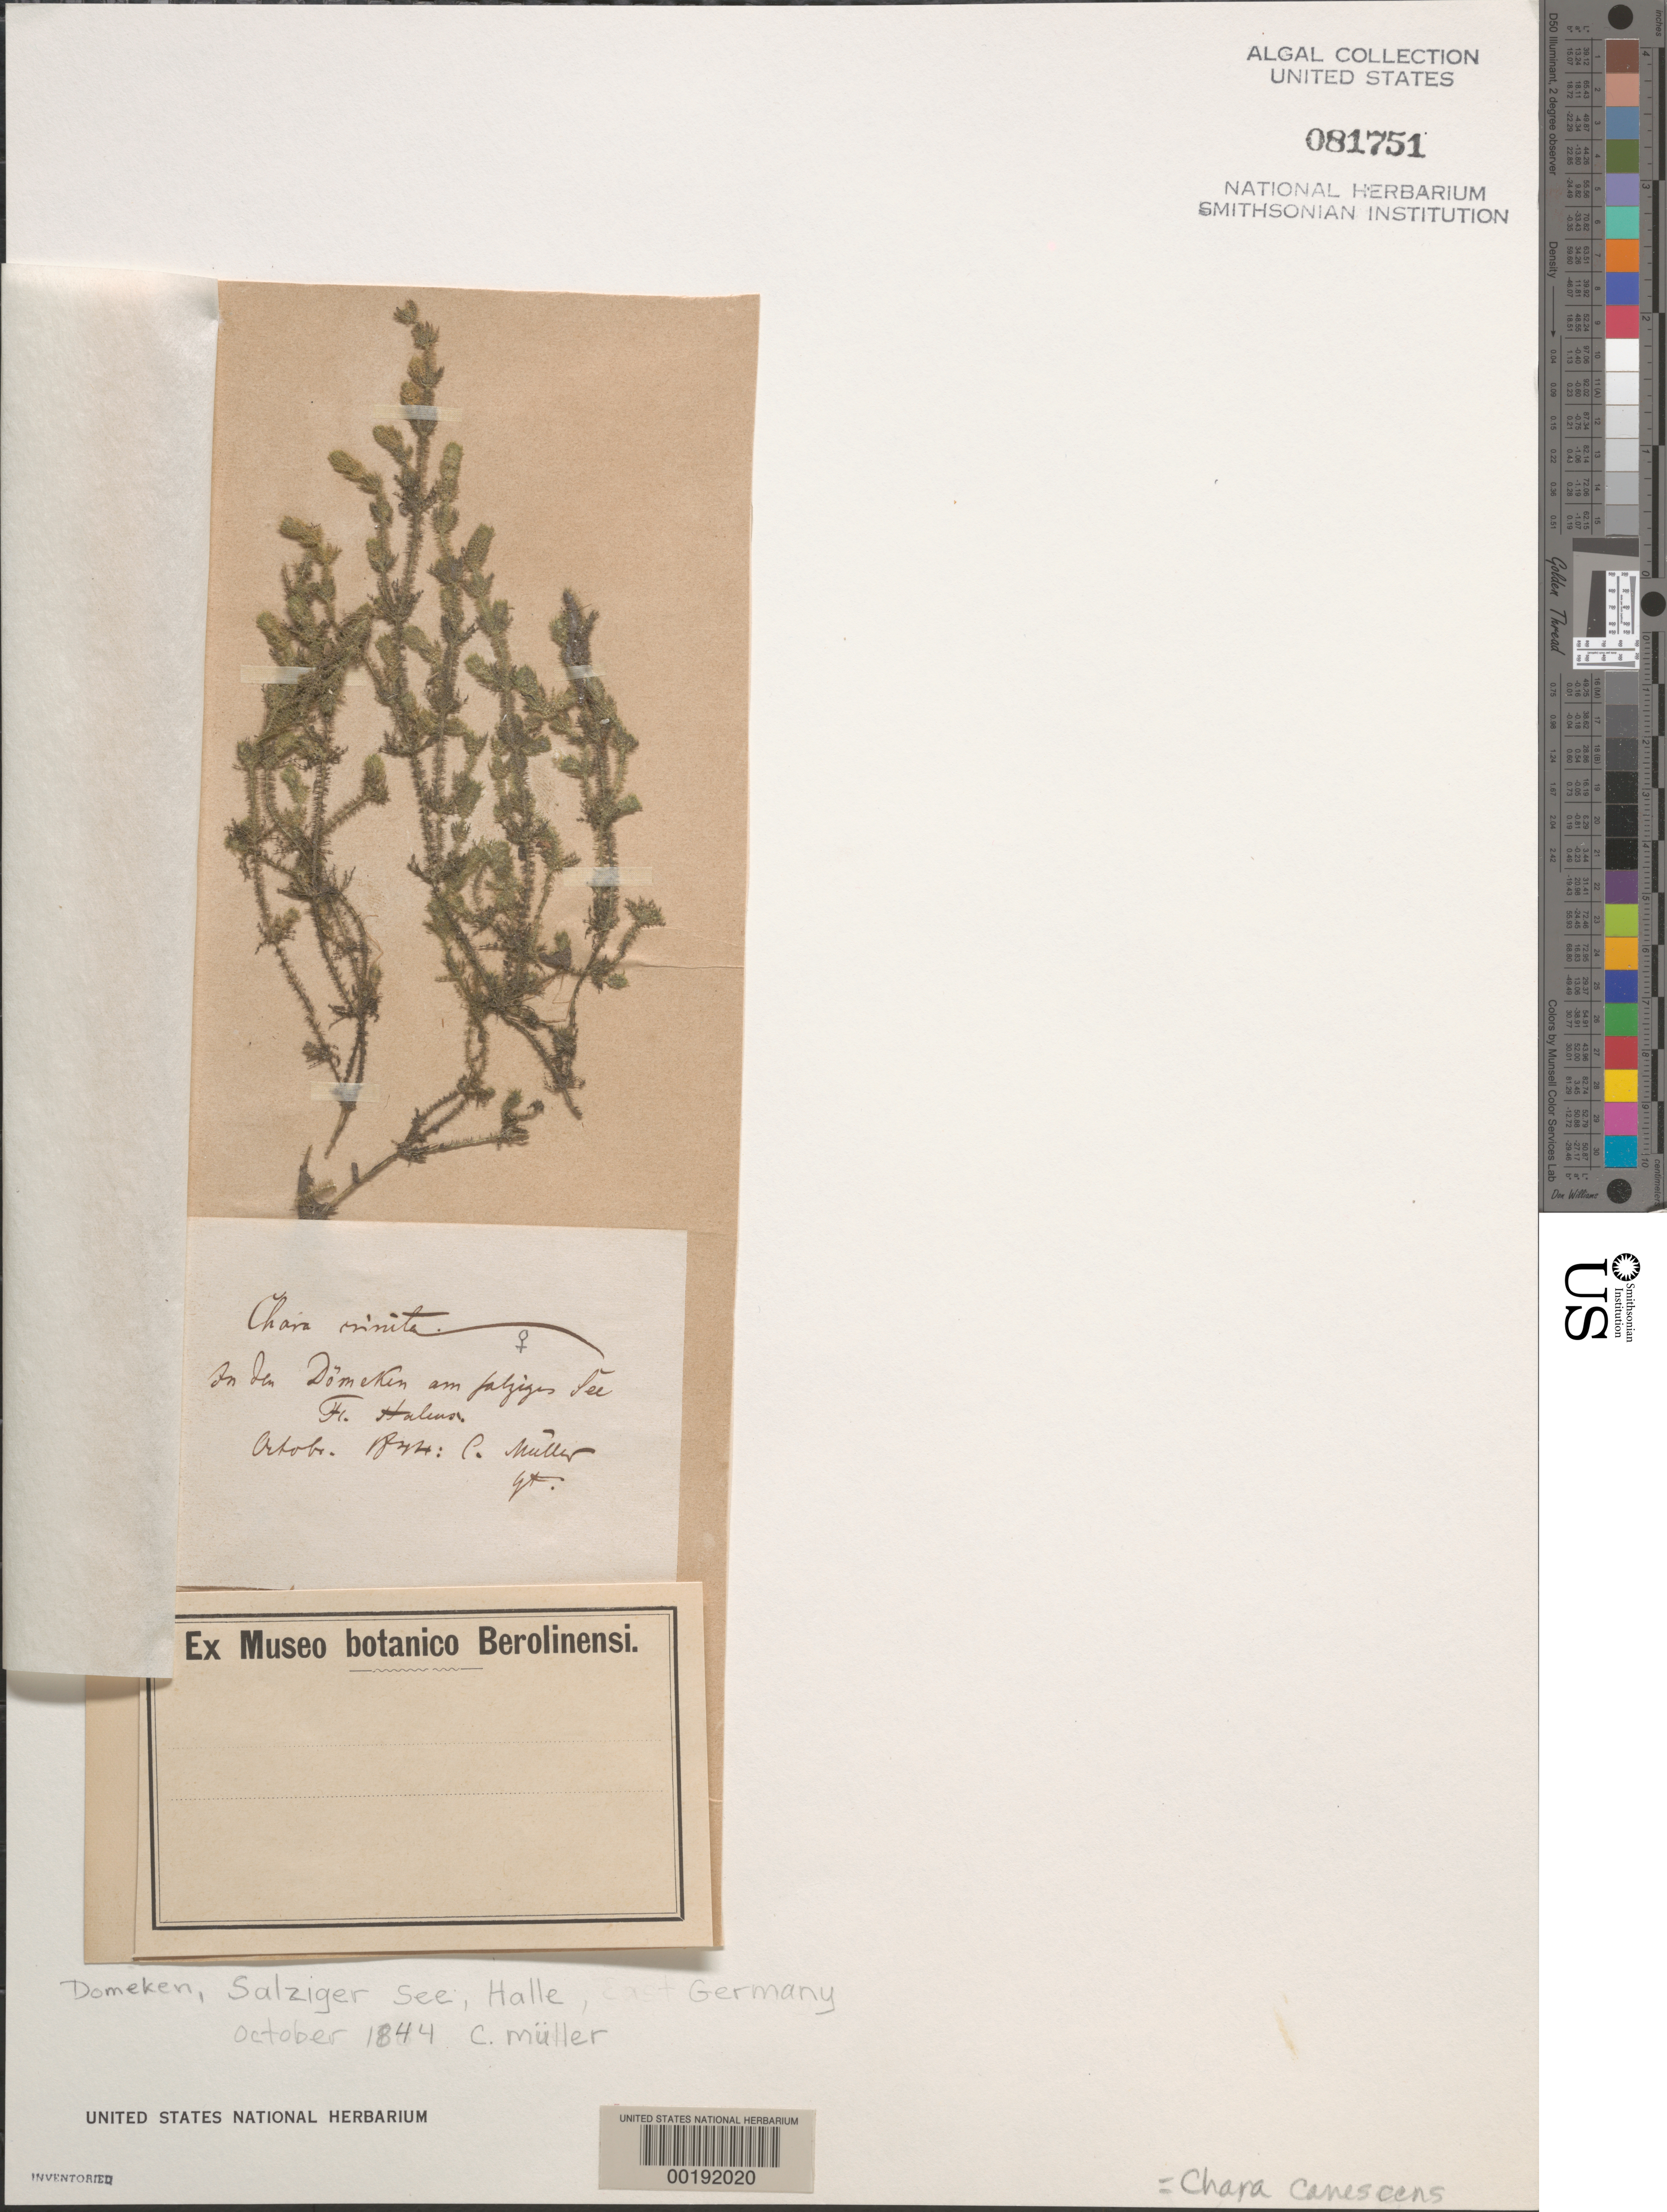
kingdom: Plantae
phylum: Charophyta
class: Charophyceae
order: Charales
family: Characeae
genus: Chara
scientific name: Chara canescens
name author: Loisel.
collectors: J. K. A. Müller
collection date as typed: Oct 1844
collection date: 1844-10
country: Germany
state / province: Sachsen-Anhalt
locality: Halle District. Salziger see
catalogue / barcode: US 81751